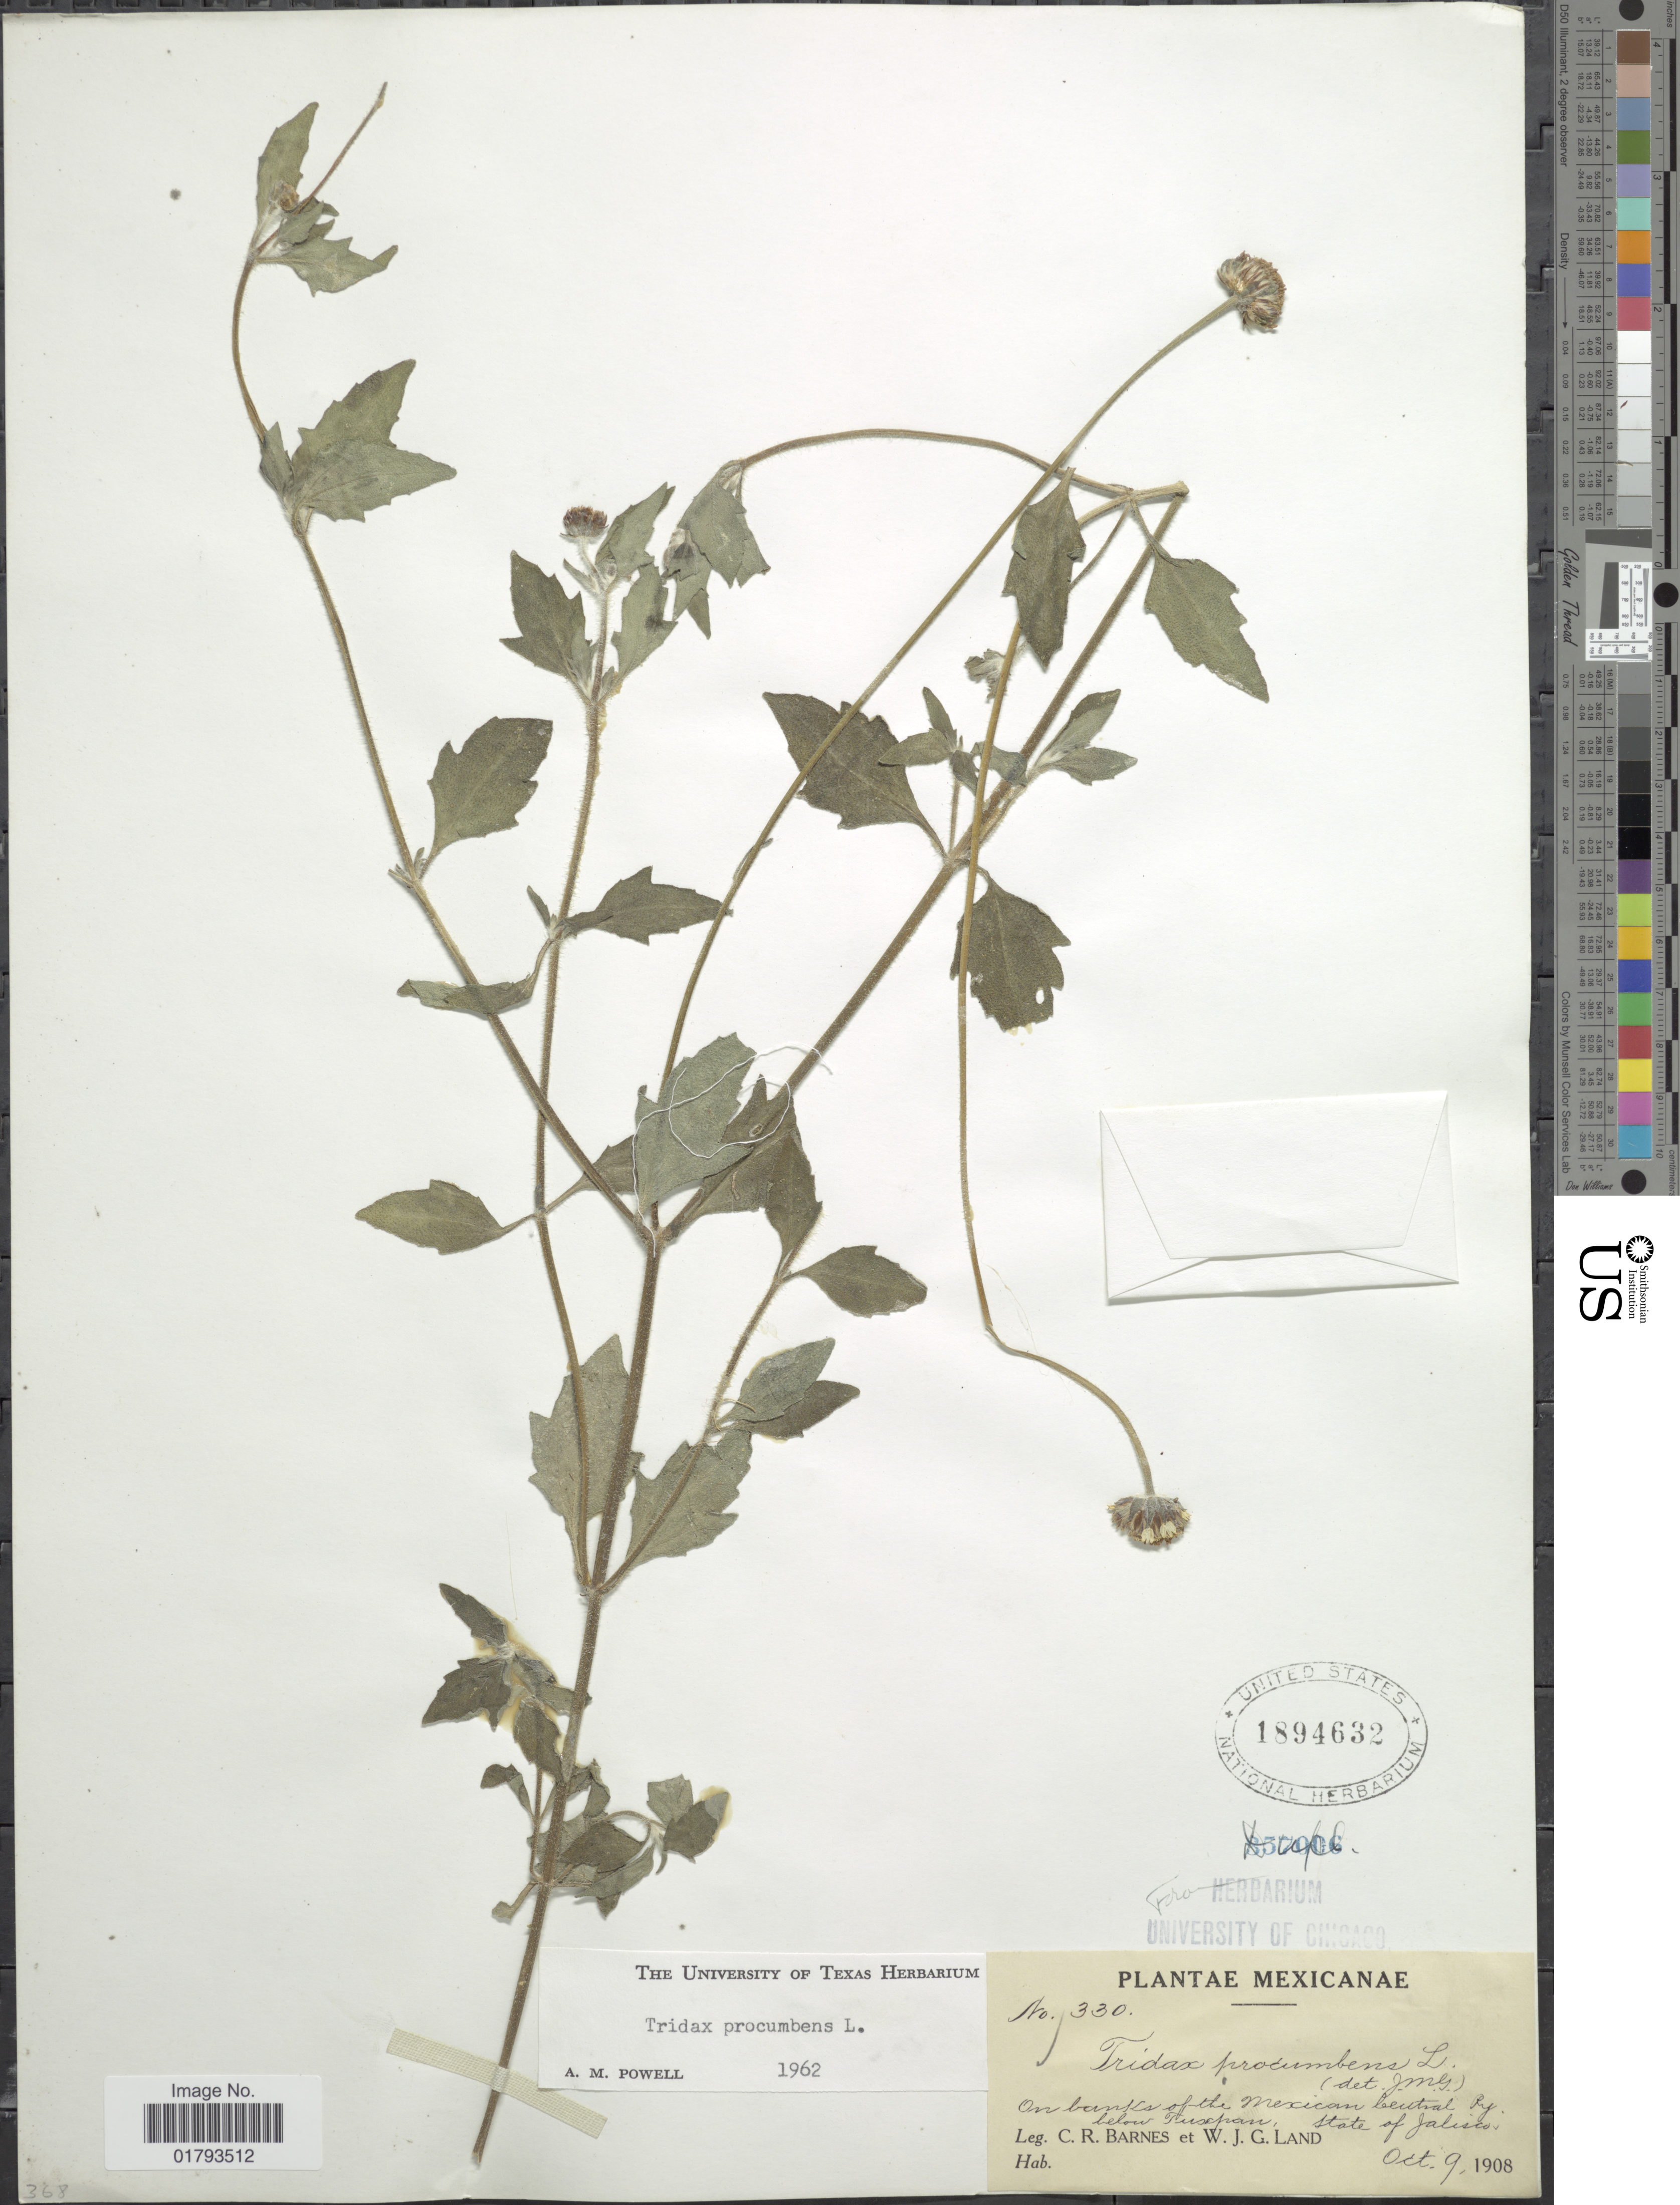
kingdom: Plantae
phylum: Tracheophyta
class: Magnoliopsida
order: Asterales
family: Asteraceae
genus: Tridax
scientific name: Tridax procumbens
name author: L.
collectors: C. R. Barnes & W. J. G. Land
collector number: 330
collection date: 1908-10-09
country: Mexico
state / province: Jalisco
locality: On banks of the Mexican Central Ry. below Tuxpan. State of Jalisco.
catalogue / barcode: US 1894632